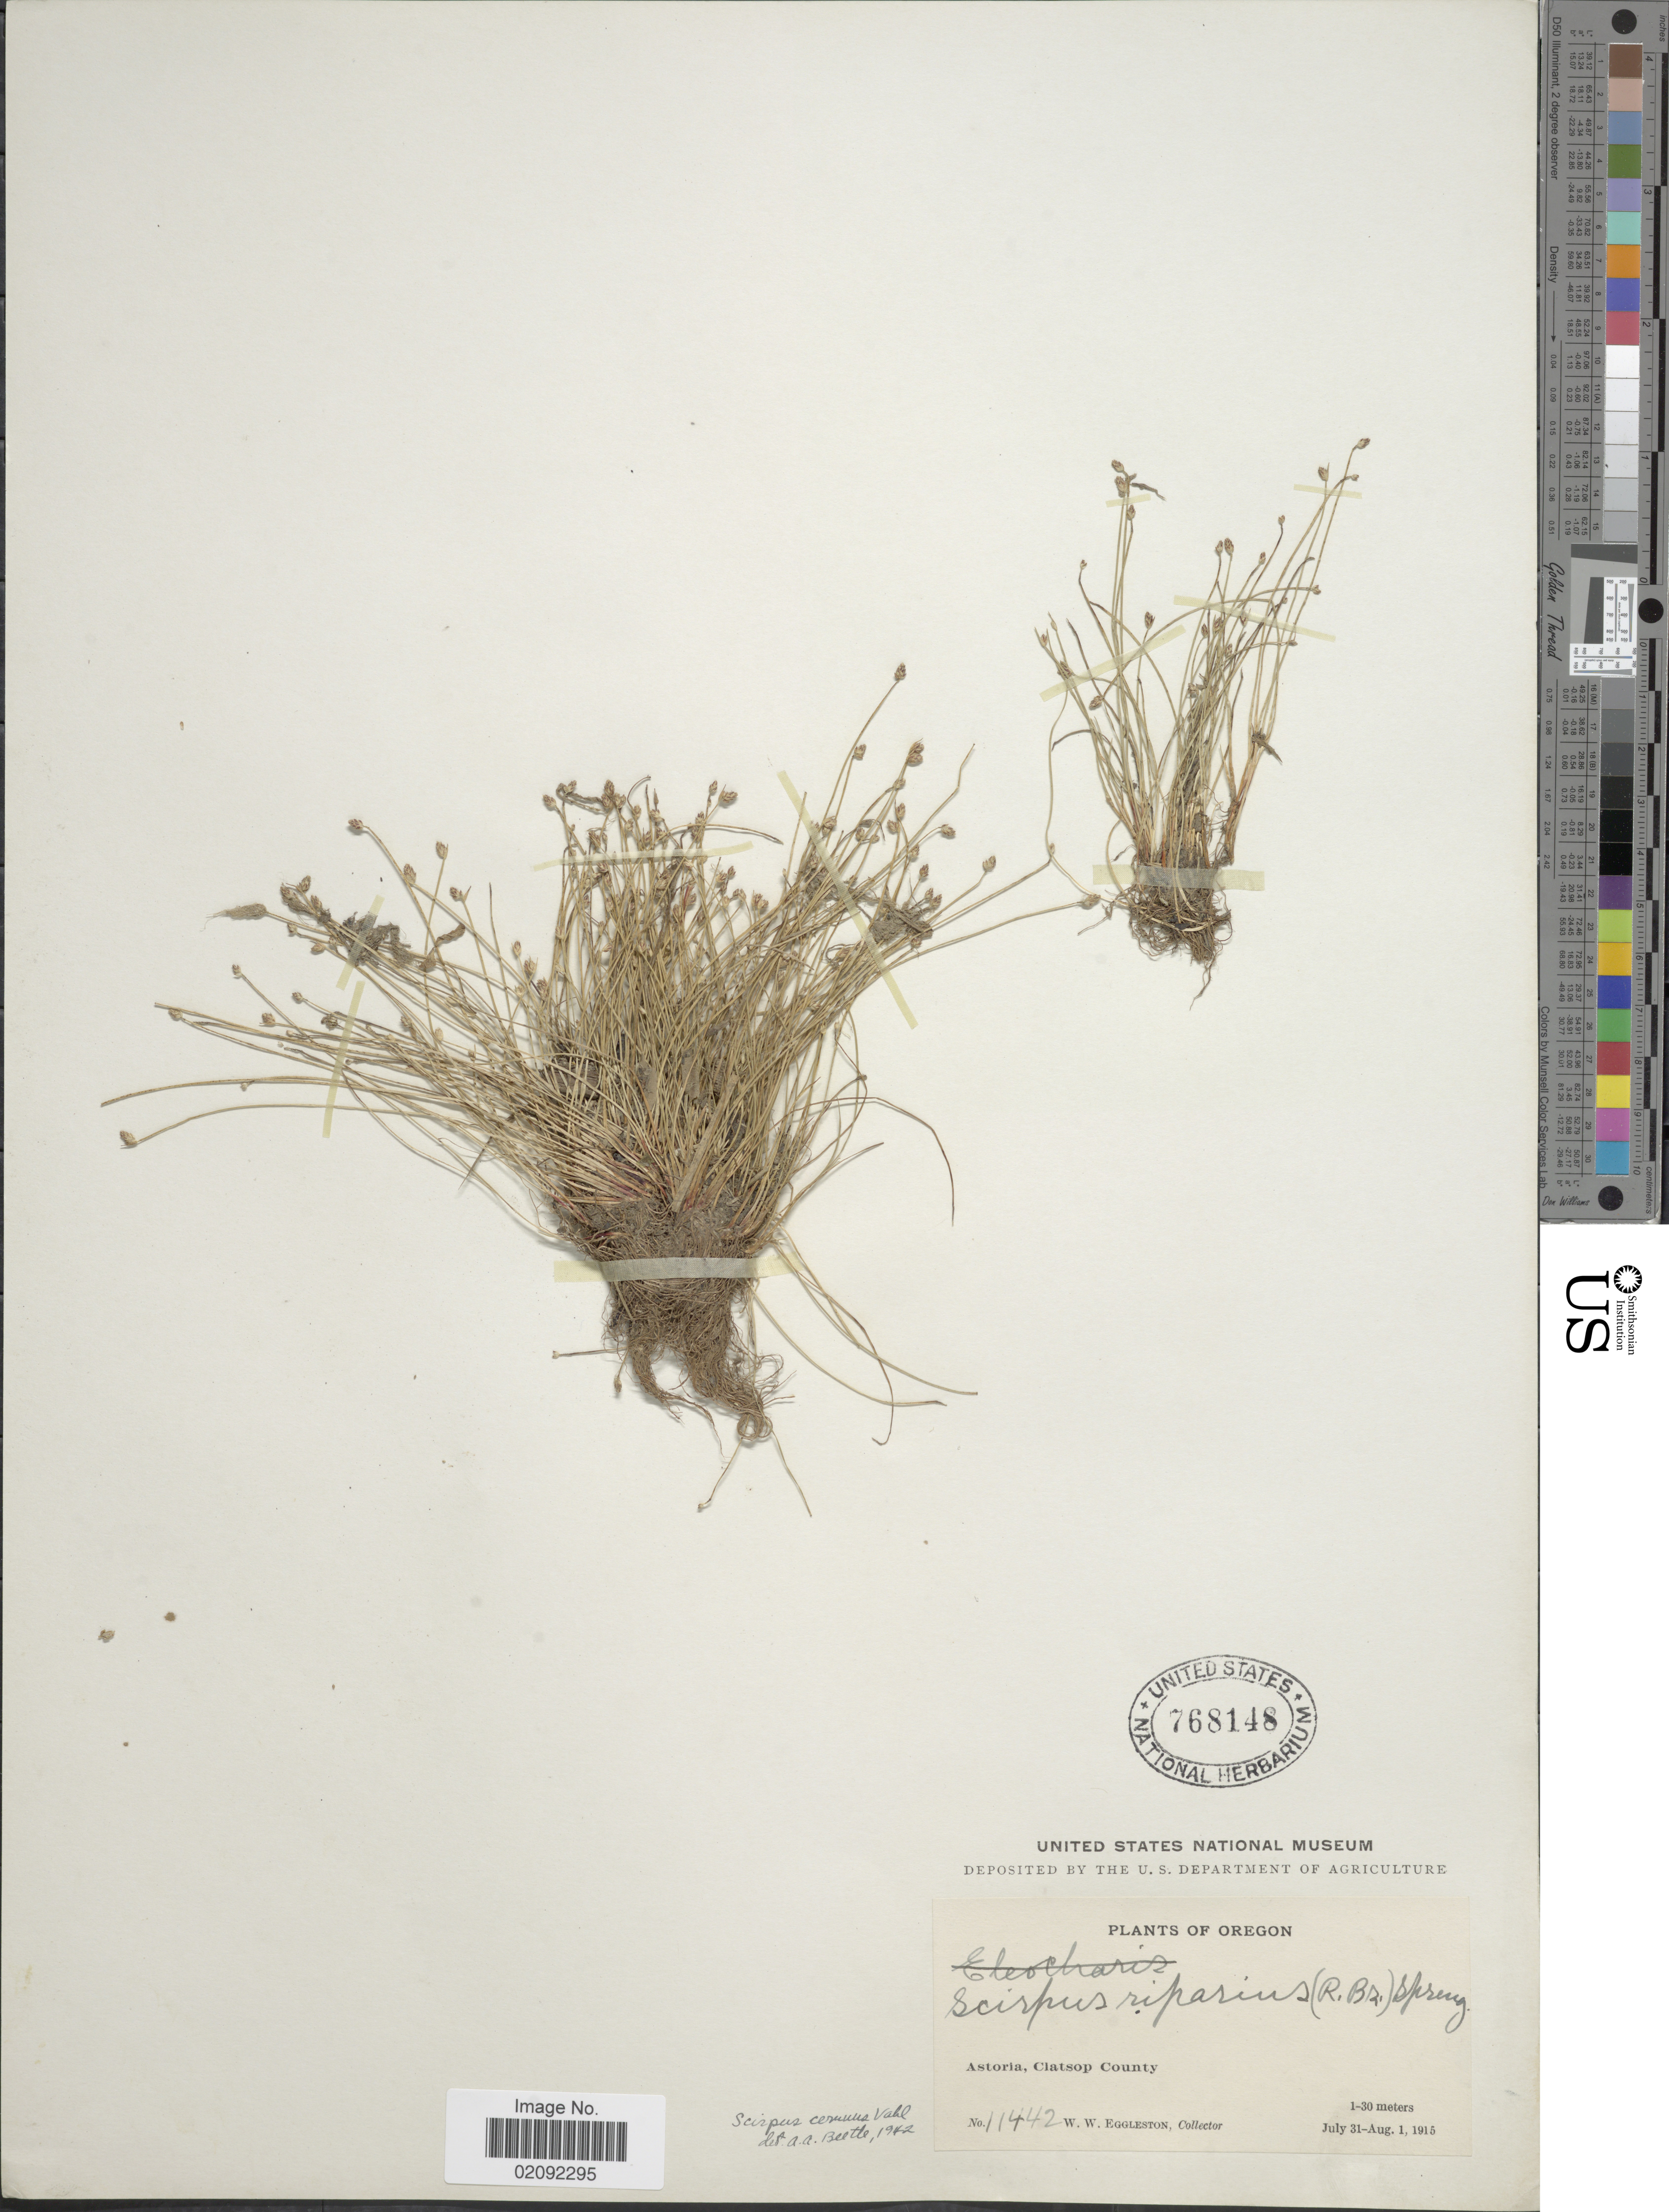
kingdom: Plantae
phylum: Tracheophyta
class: Liliopsida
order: Poales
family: Cyperaceae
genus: Isolepis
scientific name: Isolepis cernua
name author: (Vahl) Roem. & Schult.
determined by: Strong, Mark T., (BOT), Smithsonian Institution - National Museum of Natural History (UNITED STATES)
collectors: W. W. Eggleston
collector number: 11442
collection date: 1915-07-31/1915-08-01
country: United States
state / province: Oregon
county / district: Clatsop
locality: Astoria, Clatsop County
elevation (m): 1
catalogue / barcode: US 768148